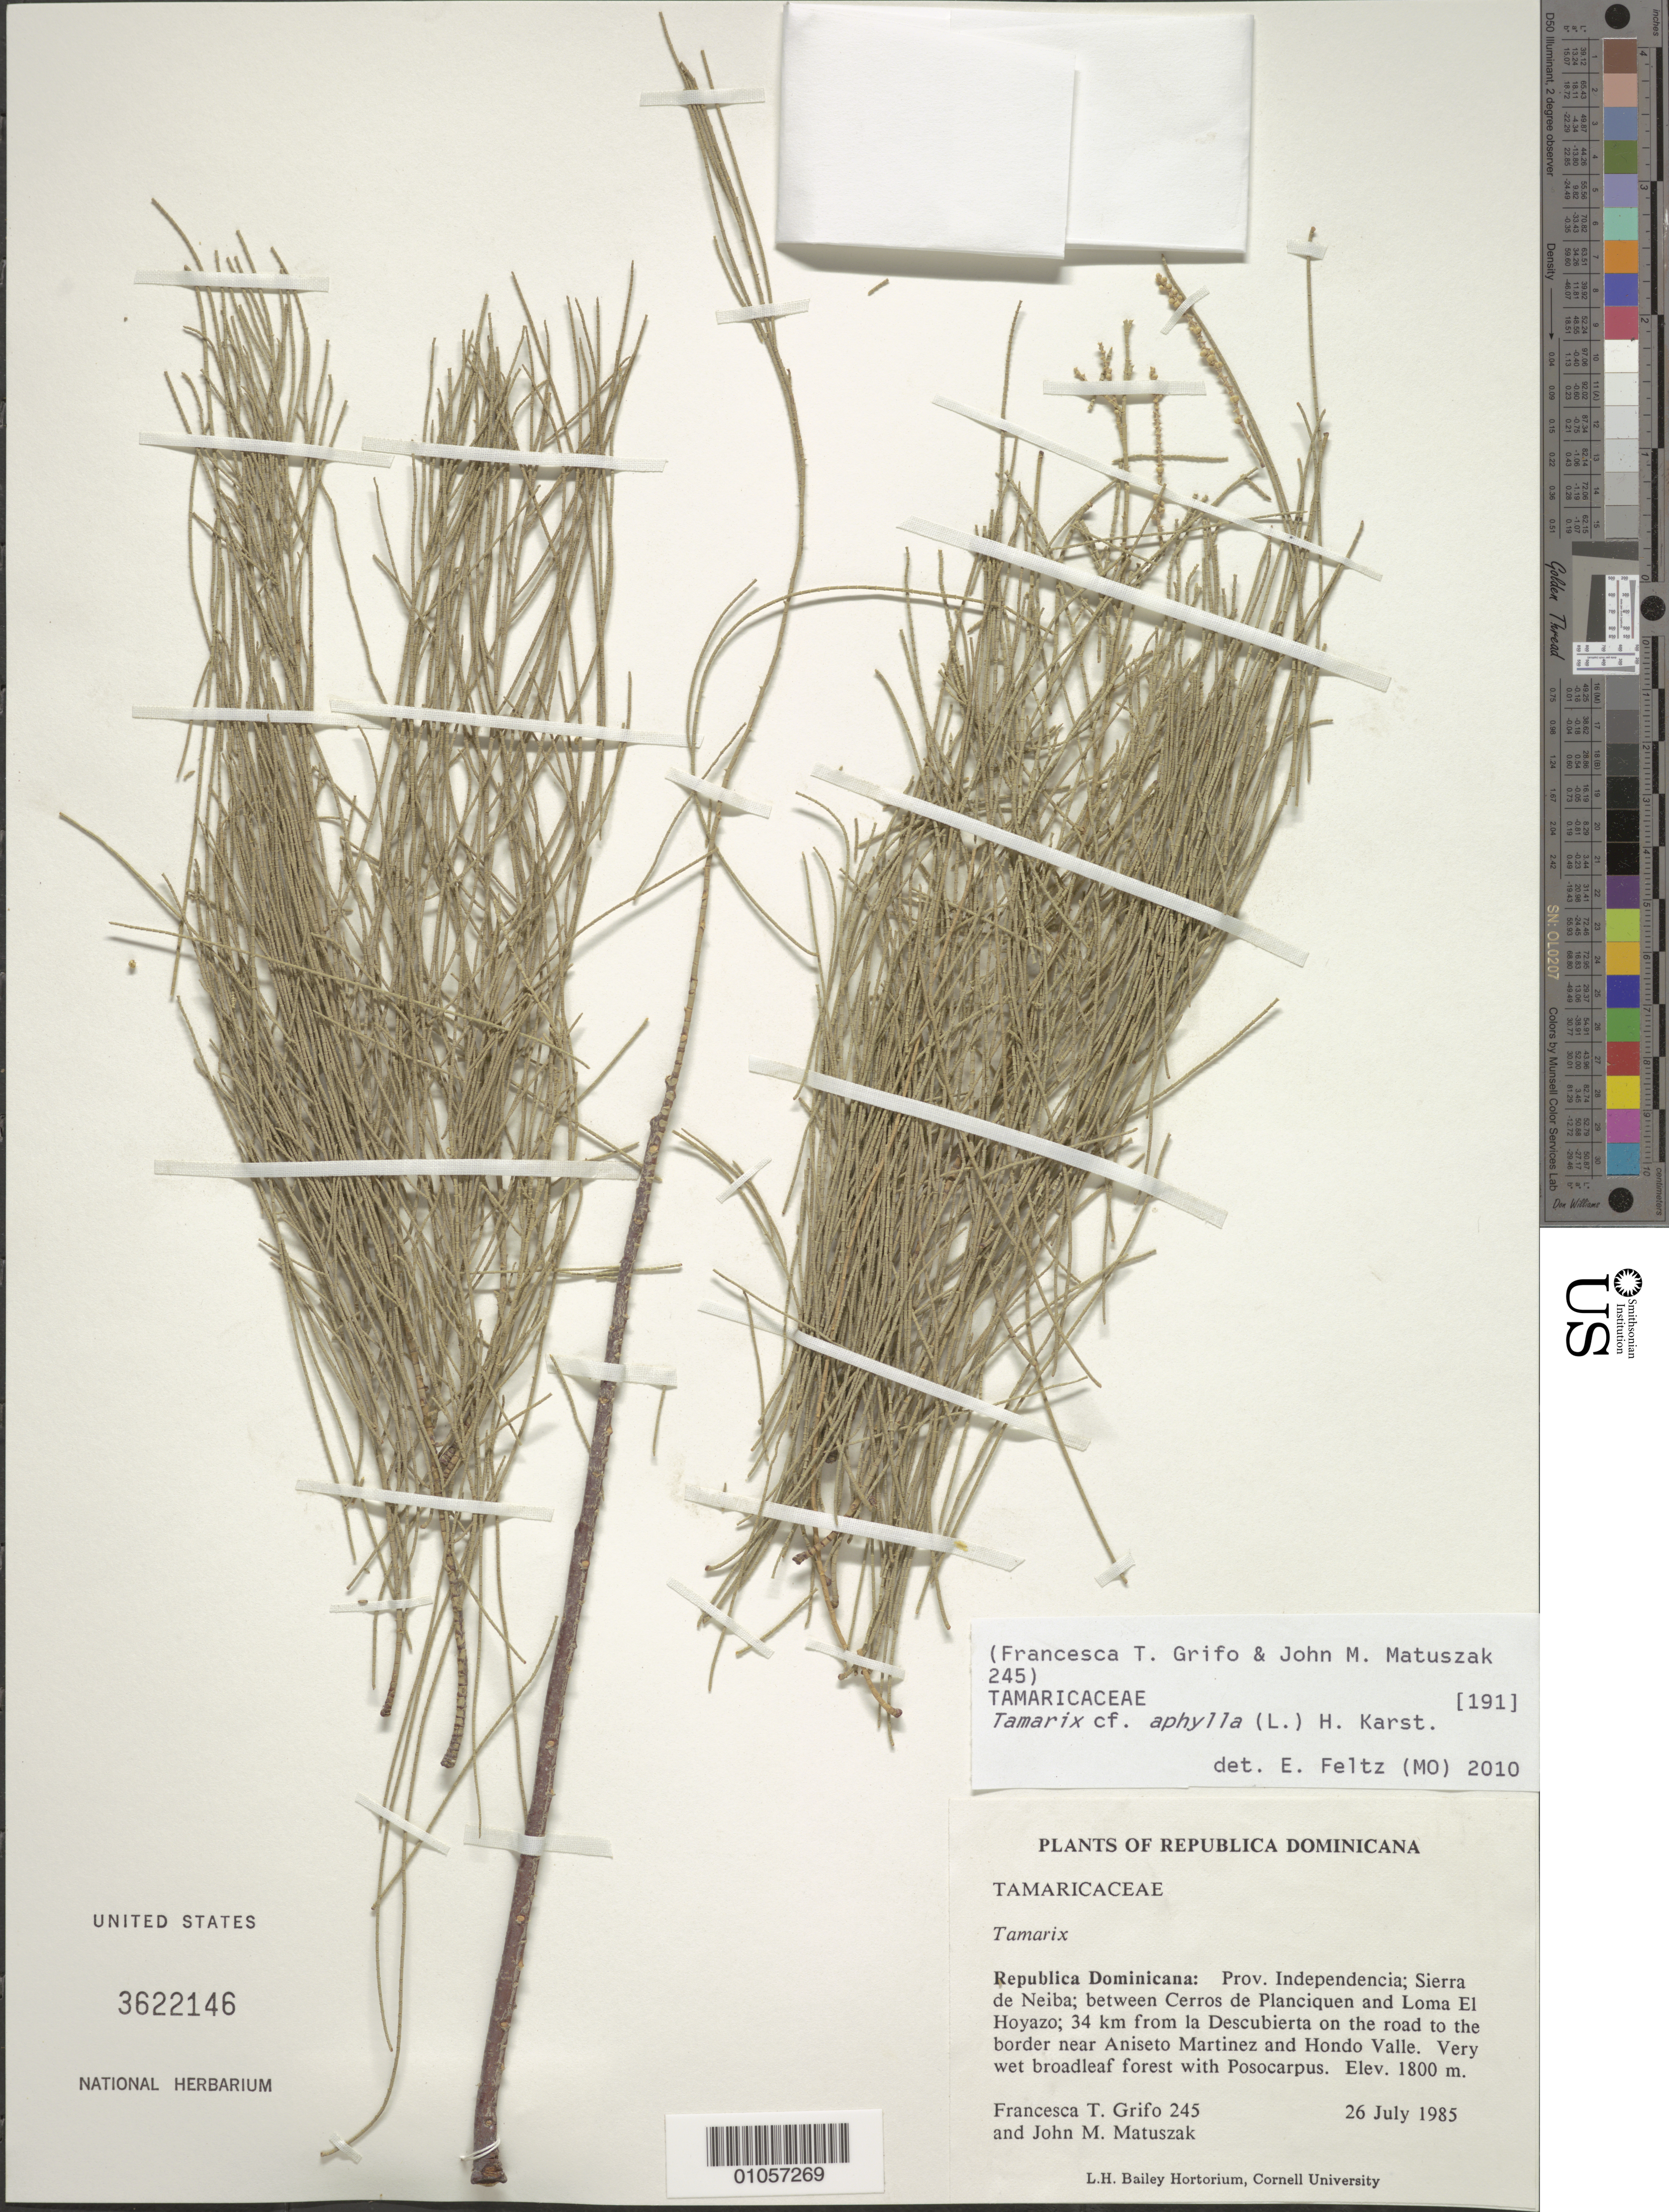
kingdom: Plantae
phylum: Tracheophyta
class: Magnoliopsida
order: Caryophyllales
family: Tamaricaceae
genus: Tamarix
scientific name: Tamarix aphylla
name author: (L.) H. Karst.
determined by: Feltz, E.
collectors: F. Grifo & J. Matuszak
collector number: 254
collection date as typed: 26 Jul 1985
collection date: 1985-07-26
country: Dominican Republic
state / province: Independencia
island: Hispaniola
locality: Sierra de Neiba; between Cerros de Planciquen and Loma El Hoyazo; 34 km from la Descubierta on the road to the border near Aniseto Martinez and Hondo Valle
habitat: Very wet broadleaf forest with Posocarpus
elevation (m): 1800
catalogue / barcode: US 3622146